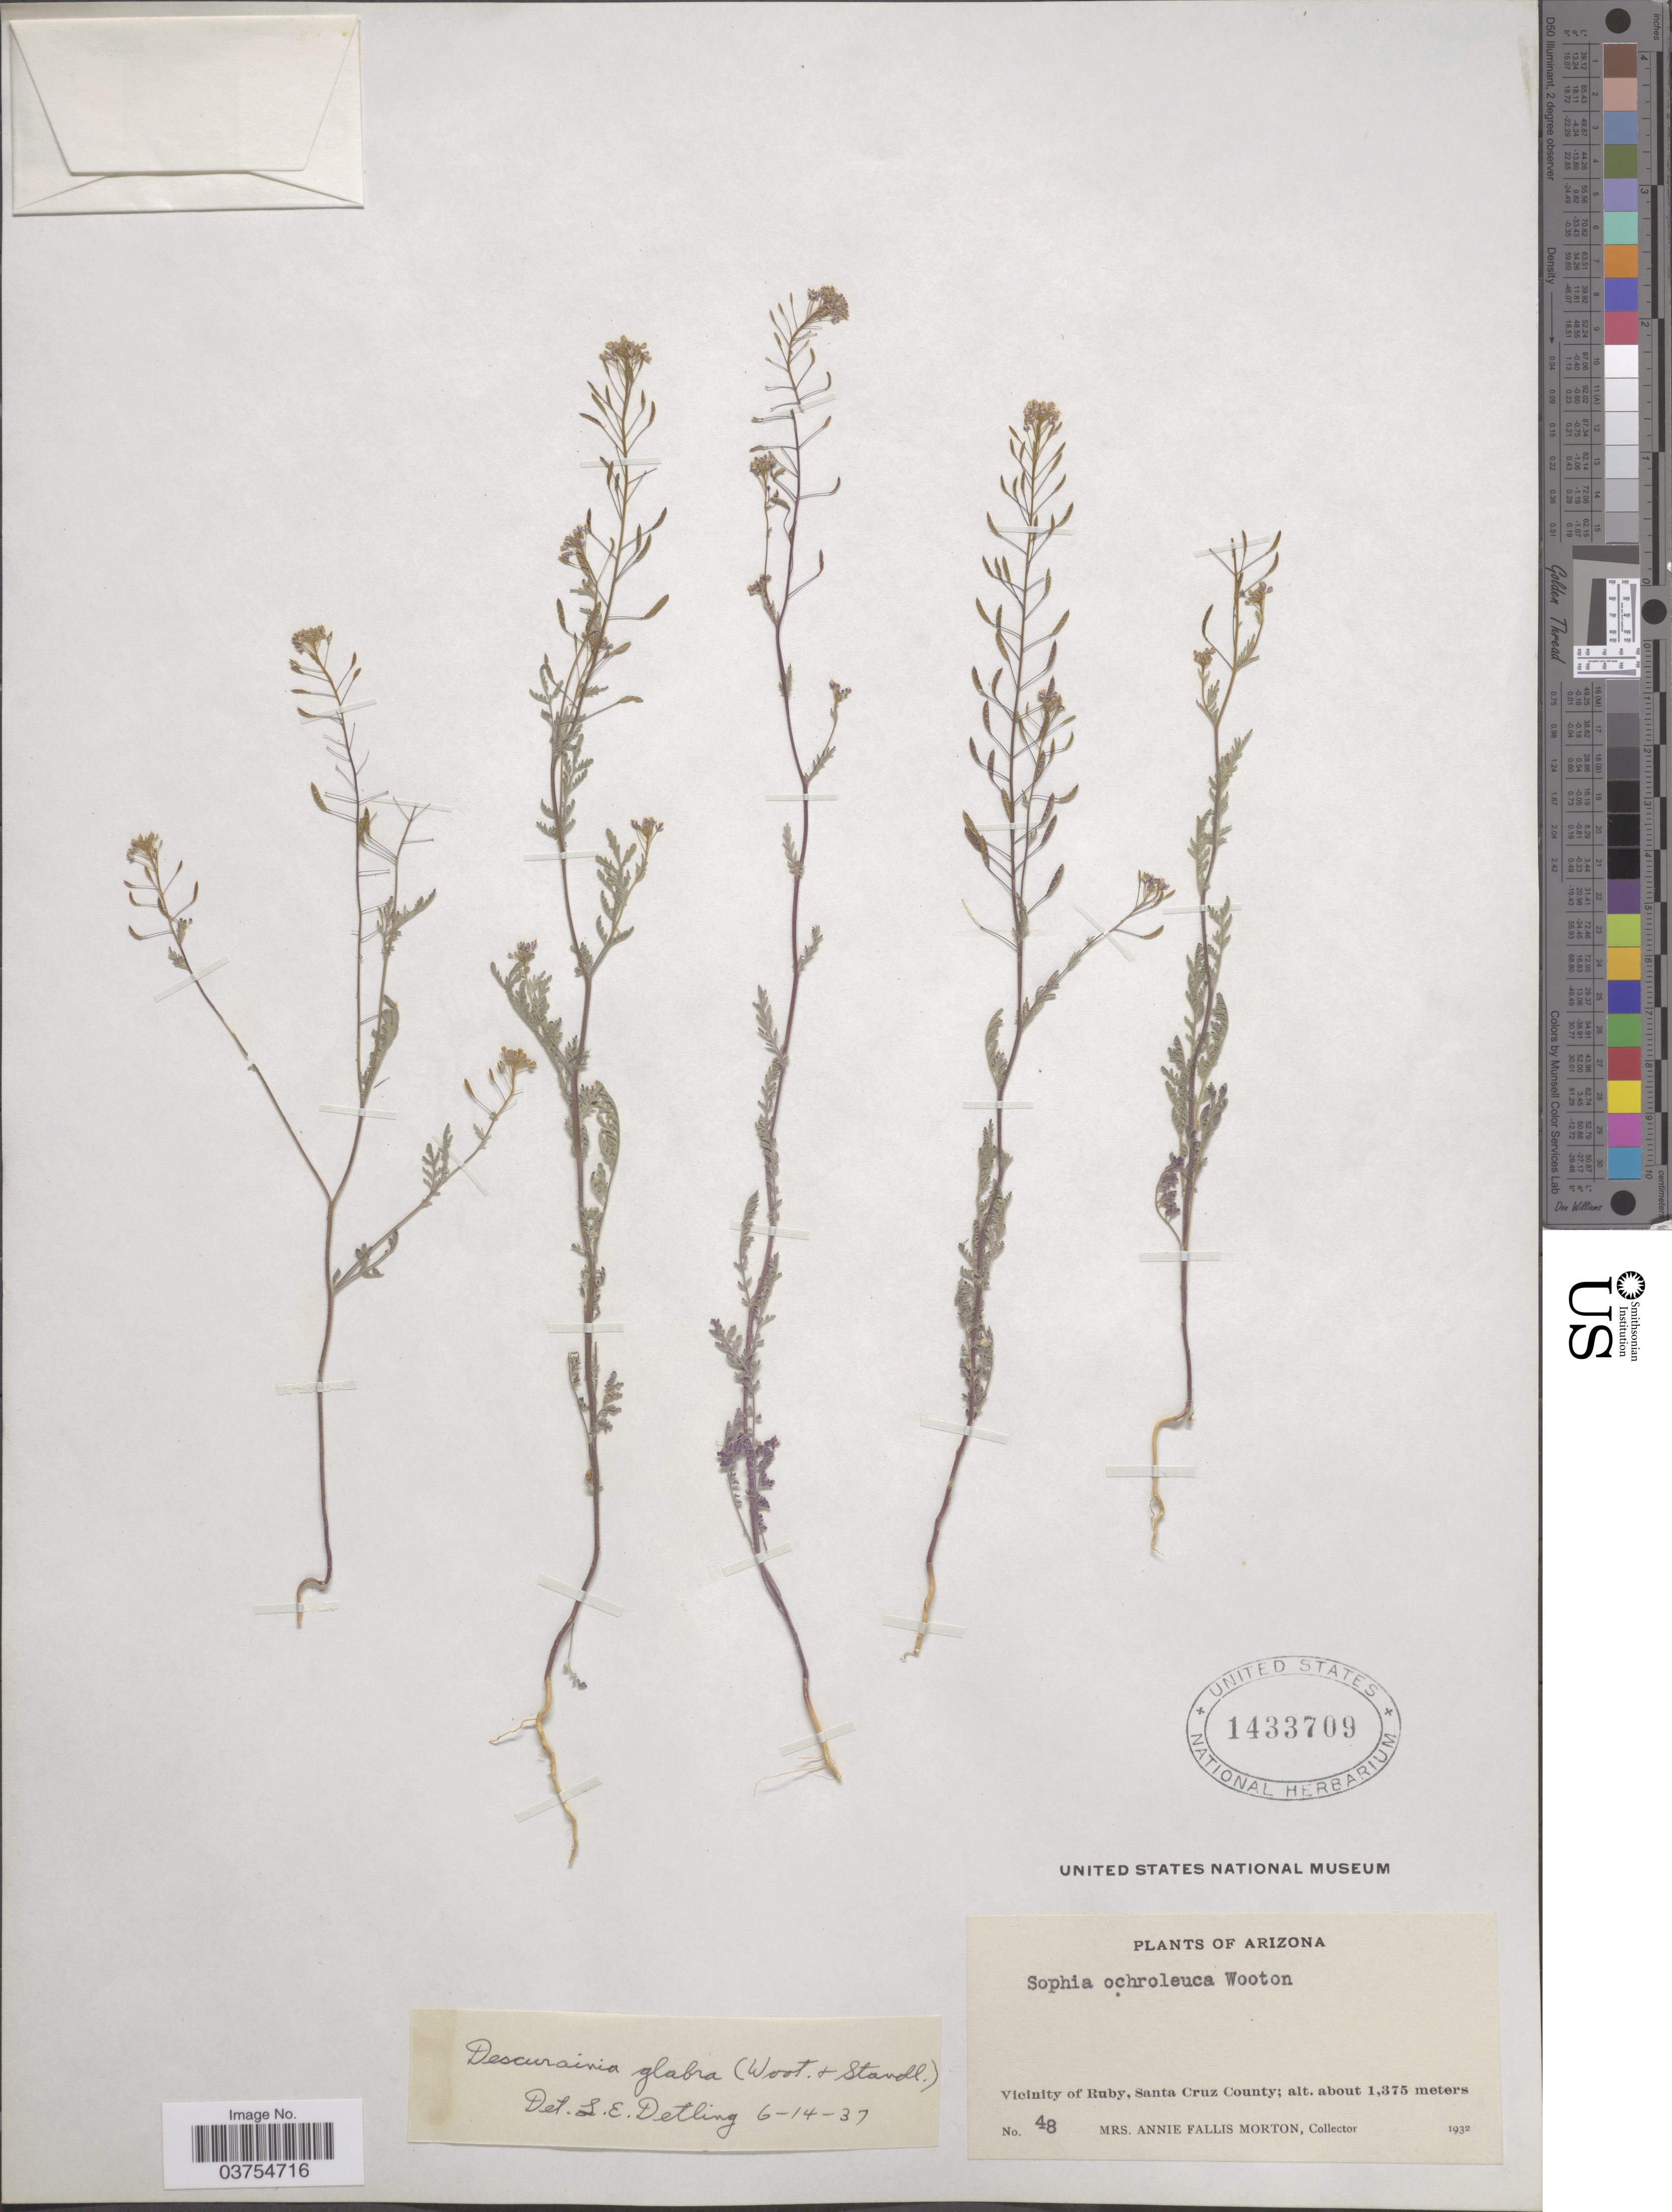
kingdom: Plantae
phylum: Tracheophyta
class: Magnoliopsida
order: Brassicales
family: Brassicaceae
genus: Descurainia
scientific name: Descurainia pinnata subsp. glabra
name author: (Wooton & Standl.) Detling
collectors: A. F. Morton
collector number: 48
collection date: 1932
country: United States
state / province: Arizona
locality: Vicinity of Ruby, Santa Cruz County.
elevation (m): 1375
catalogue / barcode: US 1433709